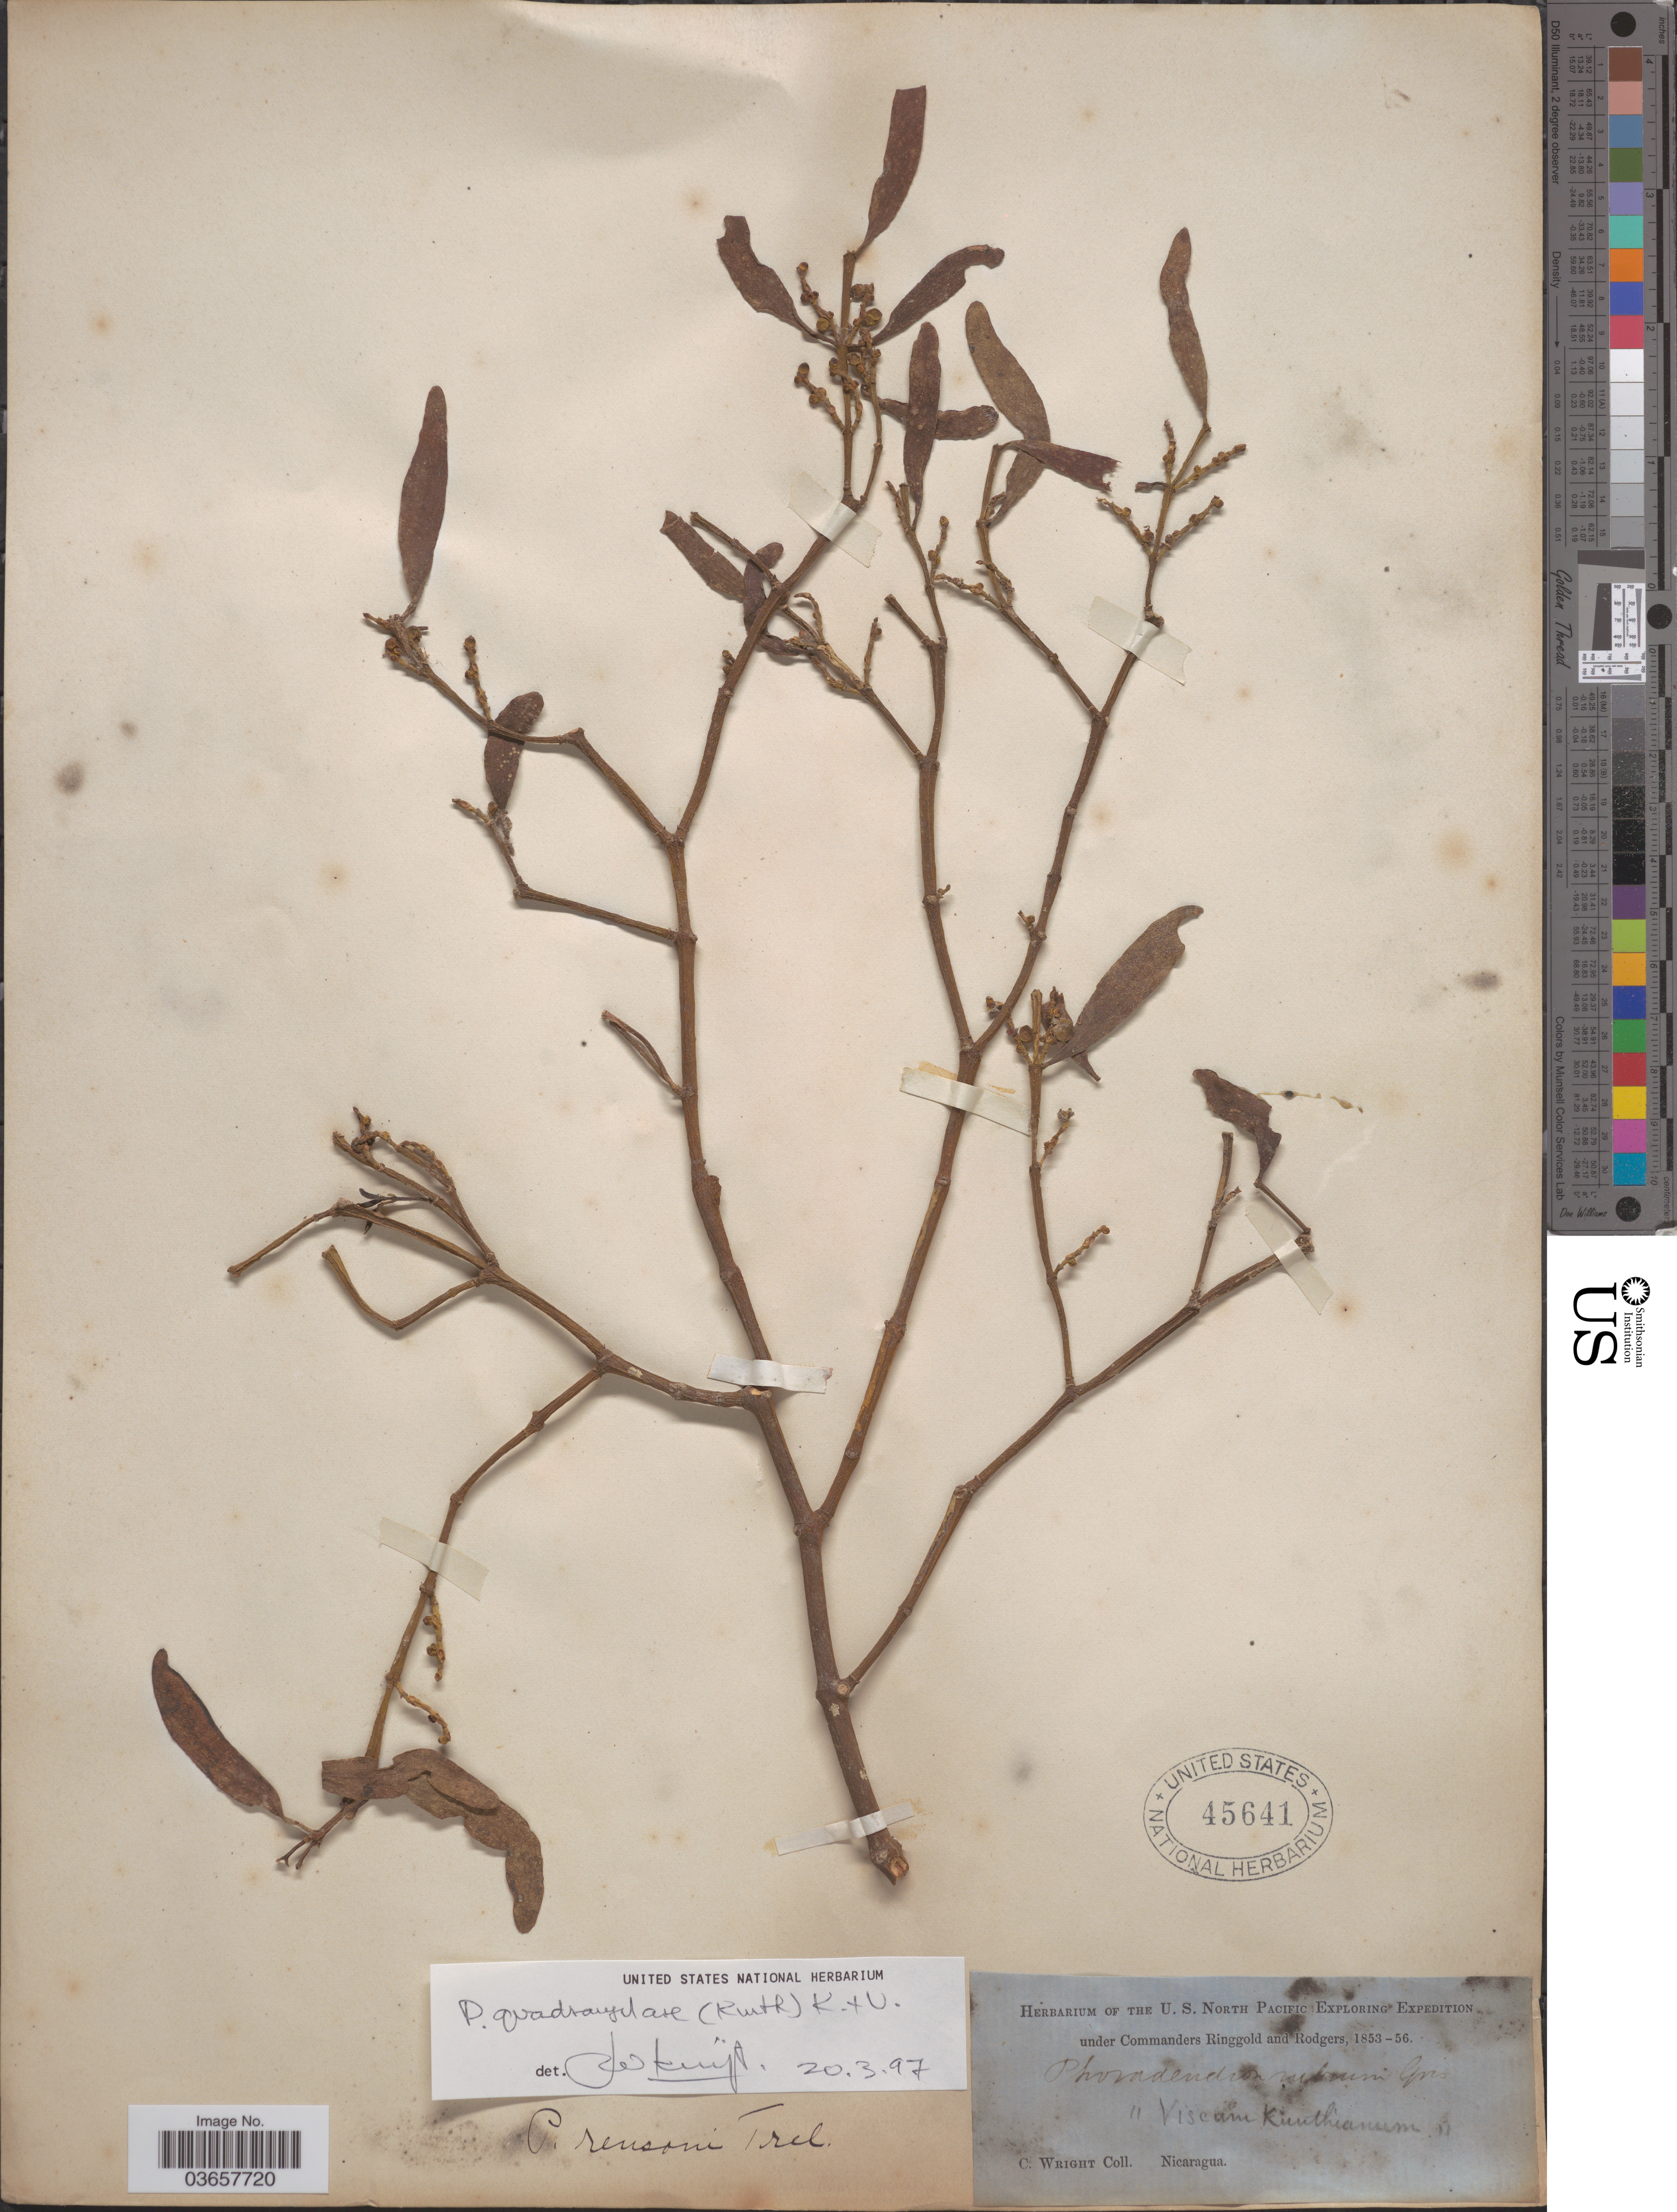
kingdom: Plantae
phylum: Tracheophyta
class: Magnoliopsida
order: Santalales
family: Viscaceae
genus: Phoradendron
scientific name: Phoradendron quadrangulare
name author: (Kunth) Griseb.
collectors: C. Wright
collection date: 1853/1856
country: Nicaragua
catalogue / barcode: US 45641